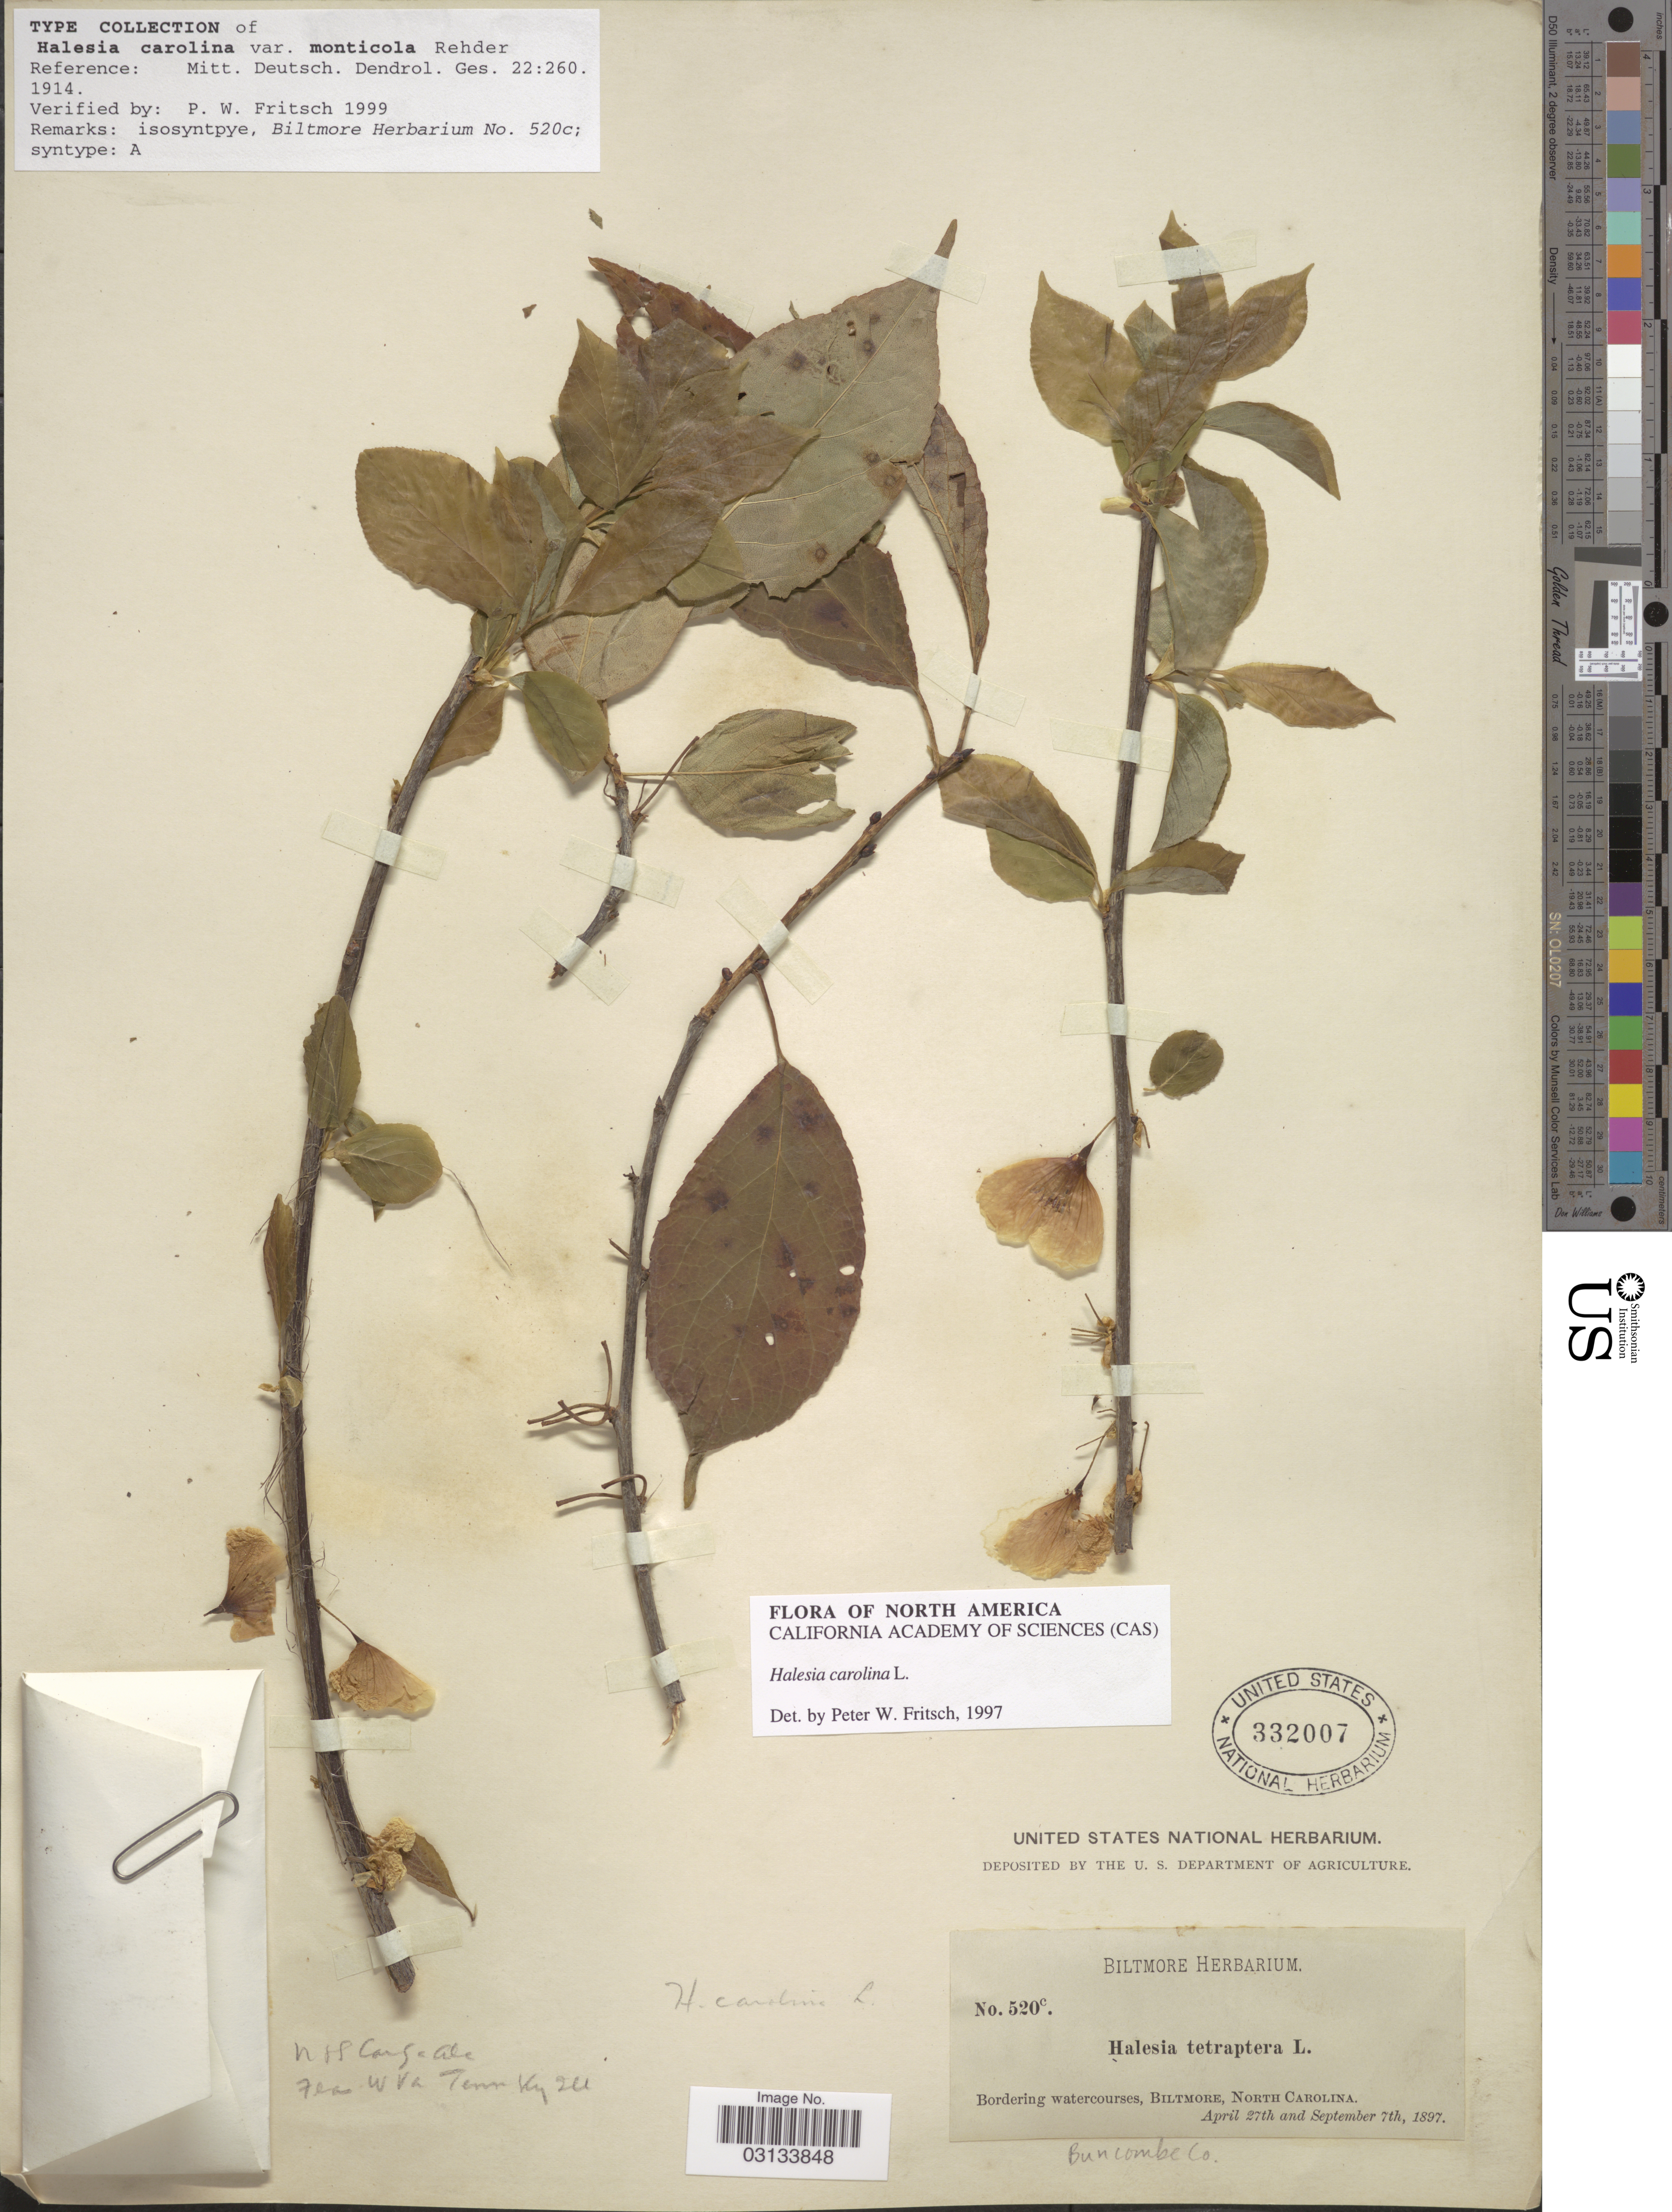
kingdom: Plantae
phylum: Tracheophyta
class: Magnoliopsida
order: Ericales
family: Styracaceae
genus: Halesia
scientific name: Halesia carolina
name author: L.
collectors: ex herb. Biltmore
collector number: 520c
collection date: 1897-04-27/1897-09-07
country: United States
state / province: North Carolina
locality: Bordering watercourses, Biltmore. Buncombe Co.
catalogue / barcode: US 332007